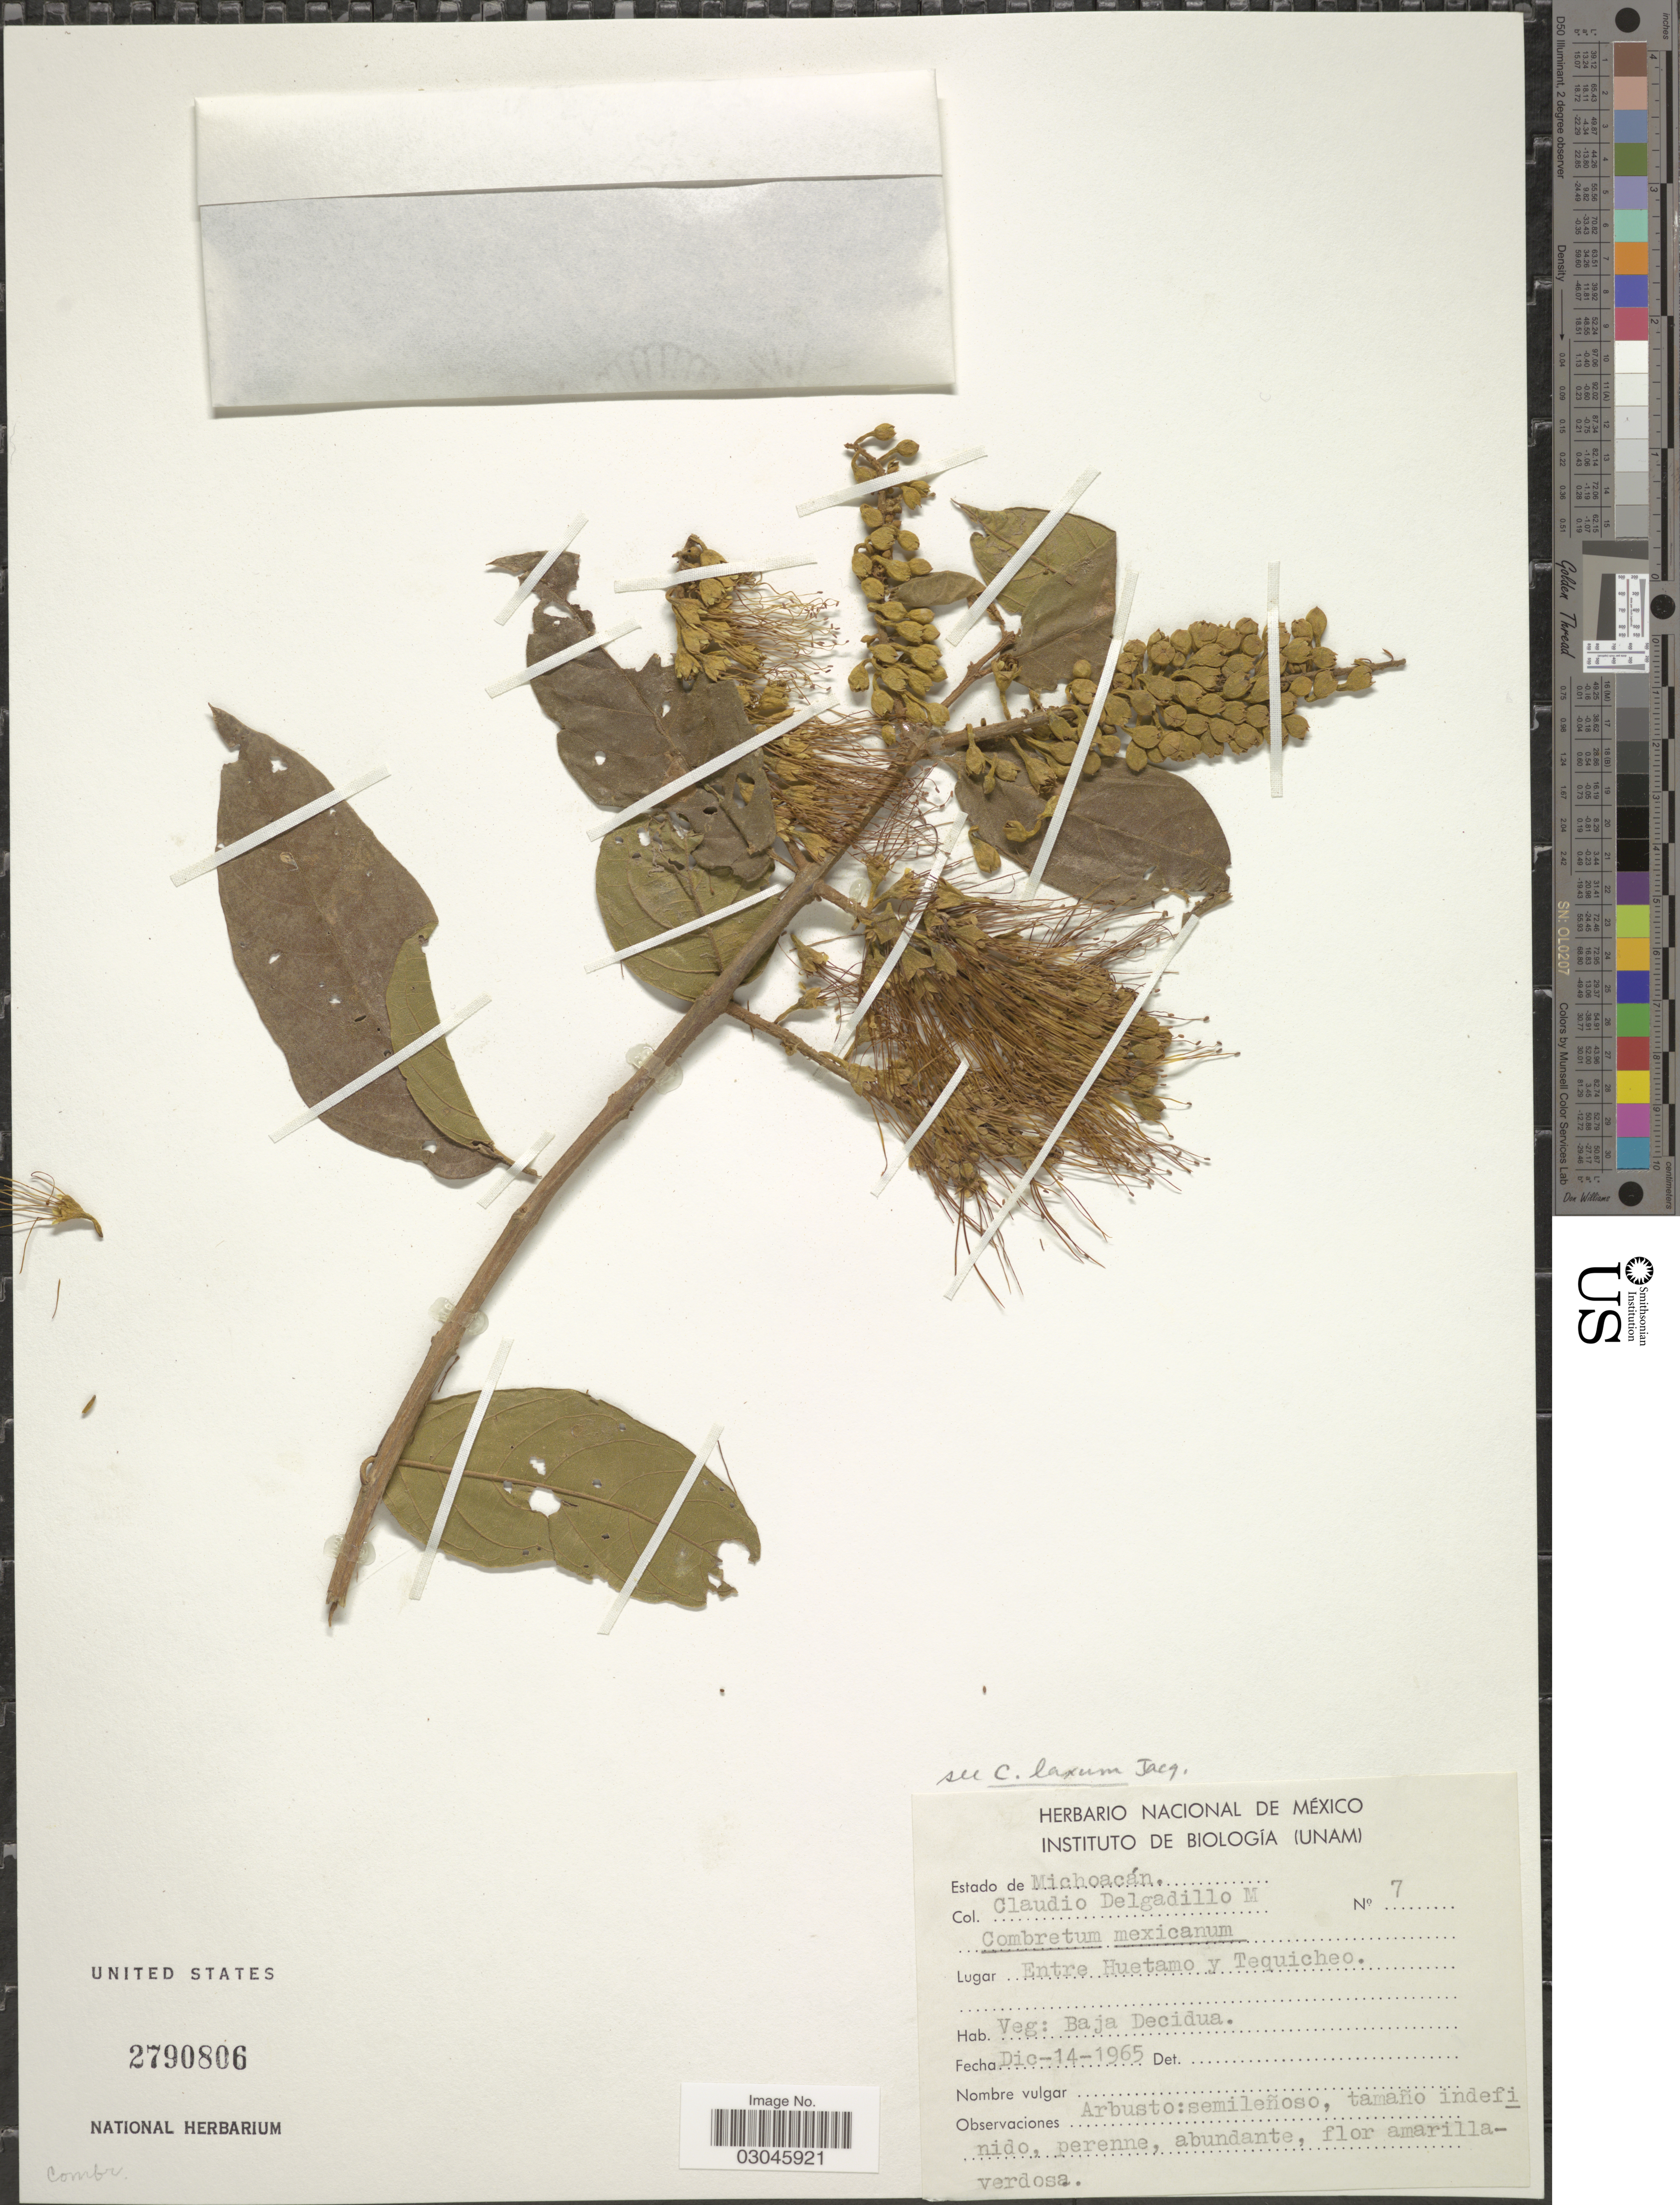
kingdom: Plantae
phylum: Tracheophyta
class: Magnoliopsida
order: Myrtales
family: Combretaceae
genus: Combretum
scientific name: Combretum laxum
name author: Jacq.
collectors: C. Delgadillo-m.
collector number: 7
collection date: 1965-12-14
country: Mexico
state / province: Michoacán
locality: Entre Huetamo y Tequicheo.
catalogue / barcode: US 2790806